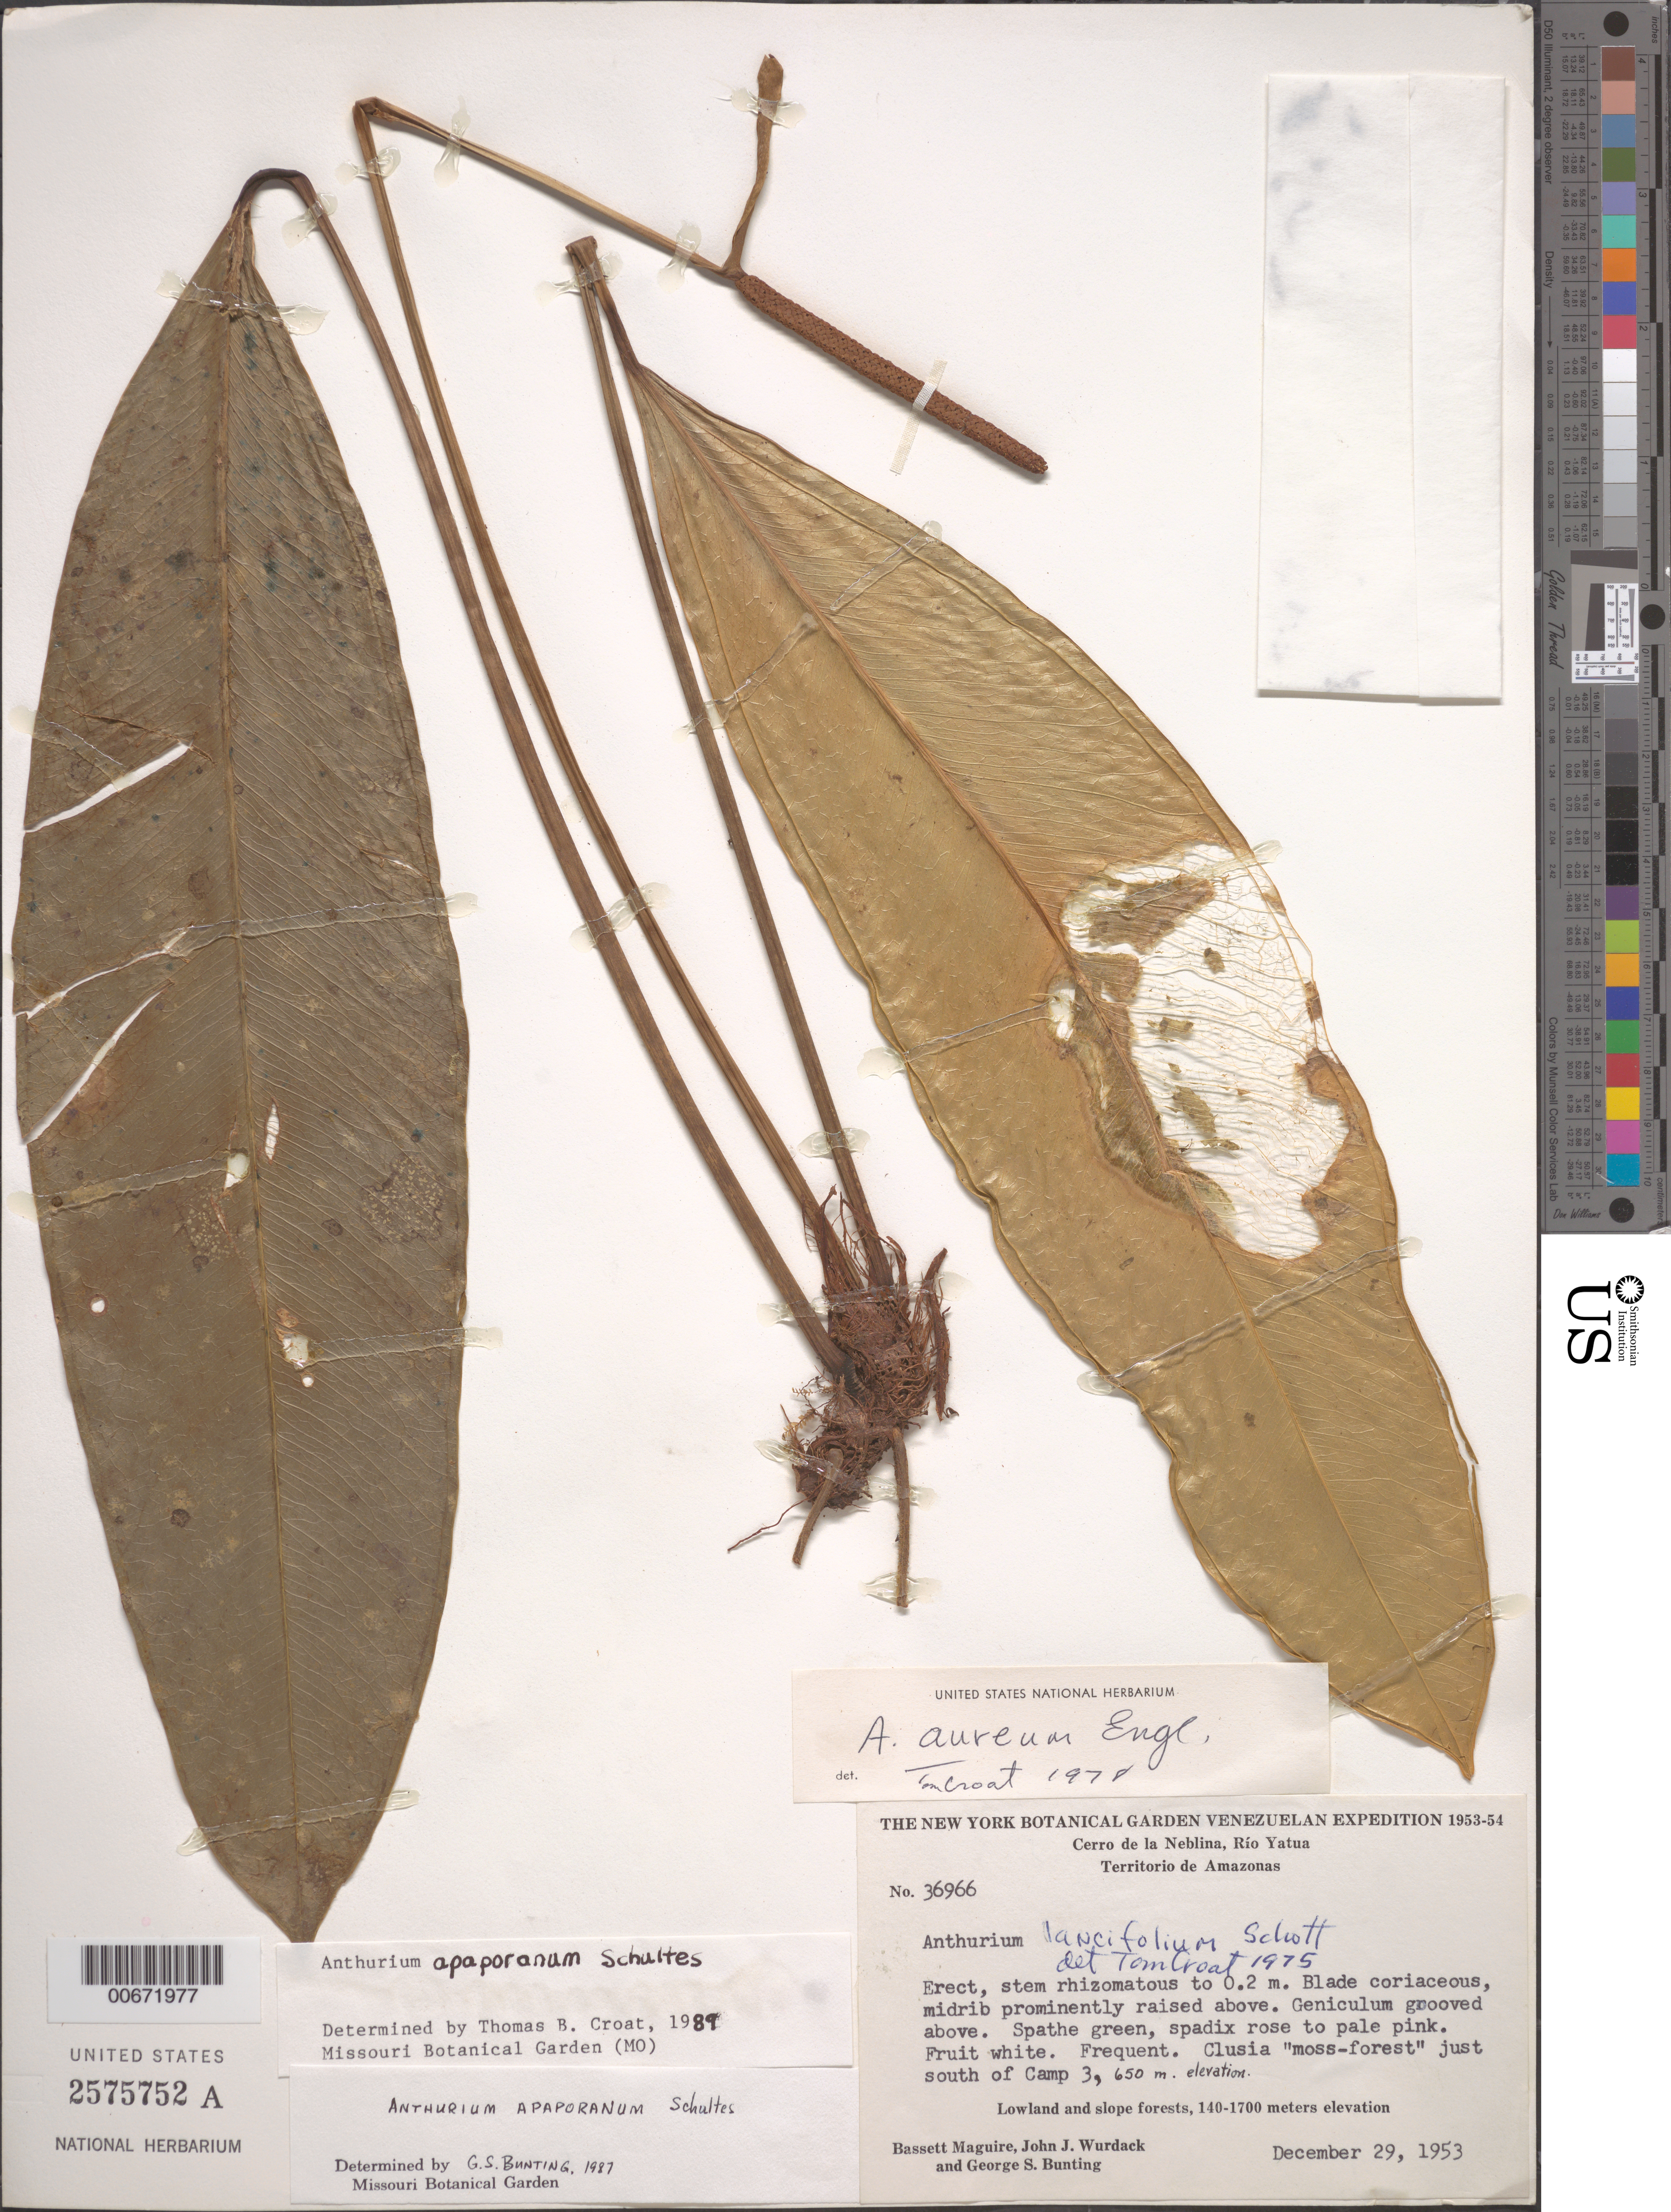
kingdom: Plantae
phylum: Tracheophyta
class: Liliopsida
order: Alismatales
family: Araceae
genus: Anthurium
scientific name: Anthurium apaporanum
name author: R.E. Schult.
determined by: Croat, Thomas B., Missouri Botanical Garden (MO)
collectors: B. Maguire, J. J. Wurdack & G. S. Bunting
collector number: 36966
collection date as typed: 29-Dec-53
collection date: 1953-12-29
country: Venezuela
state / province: Amazonas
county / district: Río Negro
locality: Cerro de la Neblina, Río Yatua, just south of Camp 3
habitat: Clusia "moist forest"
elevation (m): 650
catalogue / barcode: US 2575752